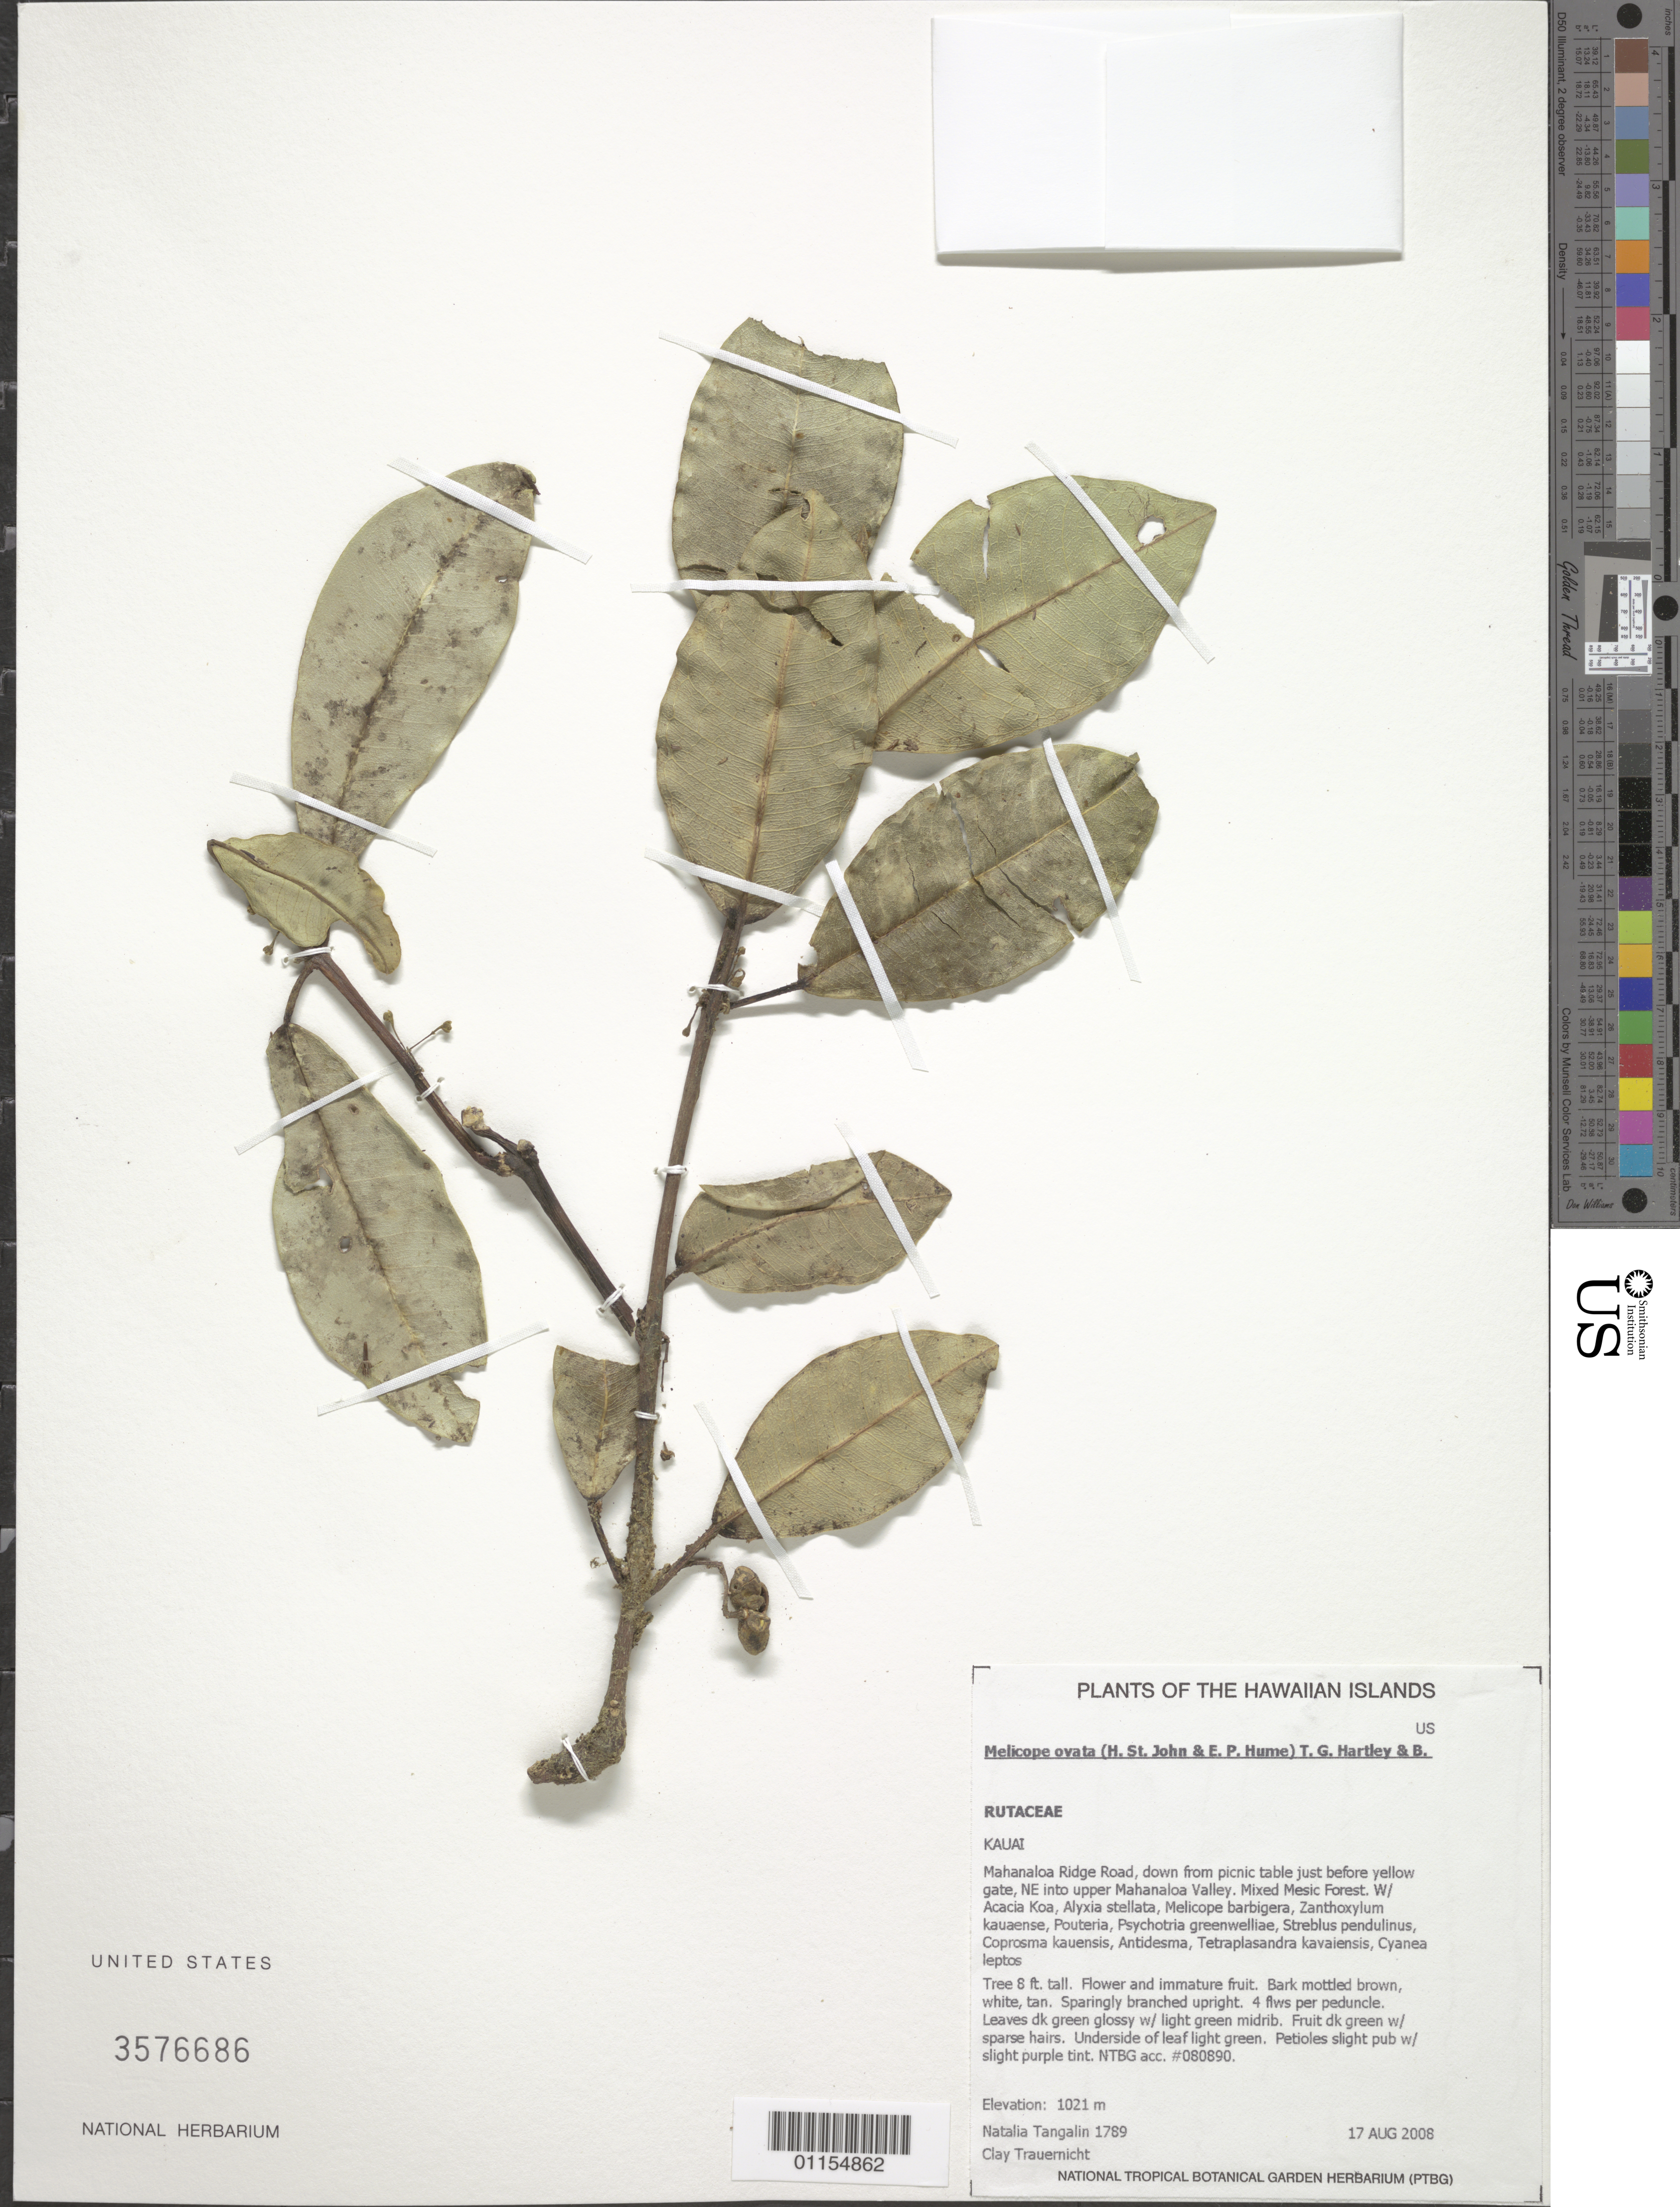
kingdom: Plantae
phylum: Tracheophyta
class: Magnoliopsida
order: Sapindales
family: Rutaceae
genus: Melicope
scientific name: Melicope ovata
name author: (H. St. John & E.P. Hume) T.G. Hartley & B.C. Stone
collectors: N. Tangalin & C. Trauernicht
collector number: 1789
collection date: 2008-08-17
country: United States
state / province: Hawaii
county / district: Kaui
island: Kaua'i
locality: Mahanaloa Ridge Road, down from picnic table just before yellow gate, NE into upper Mahanaloa Valley.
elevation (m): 1021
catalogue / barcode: US 3576686